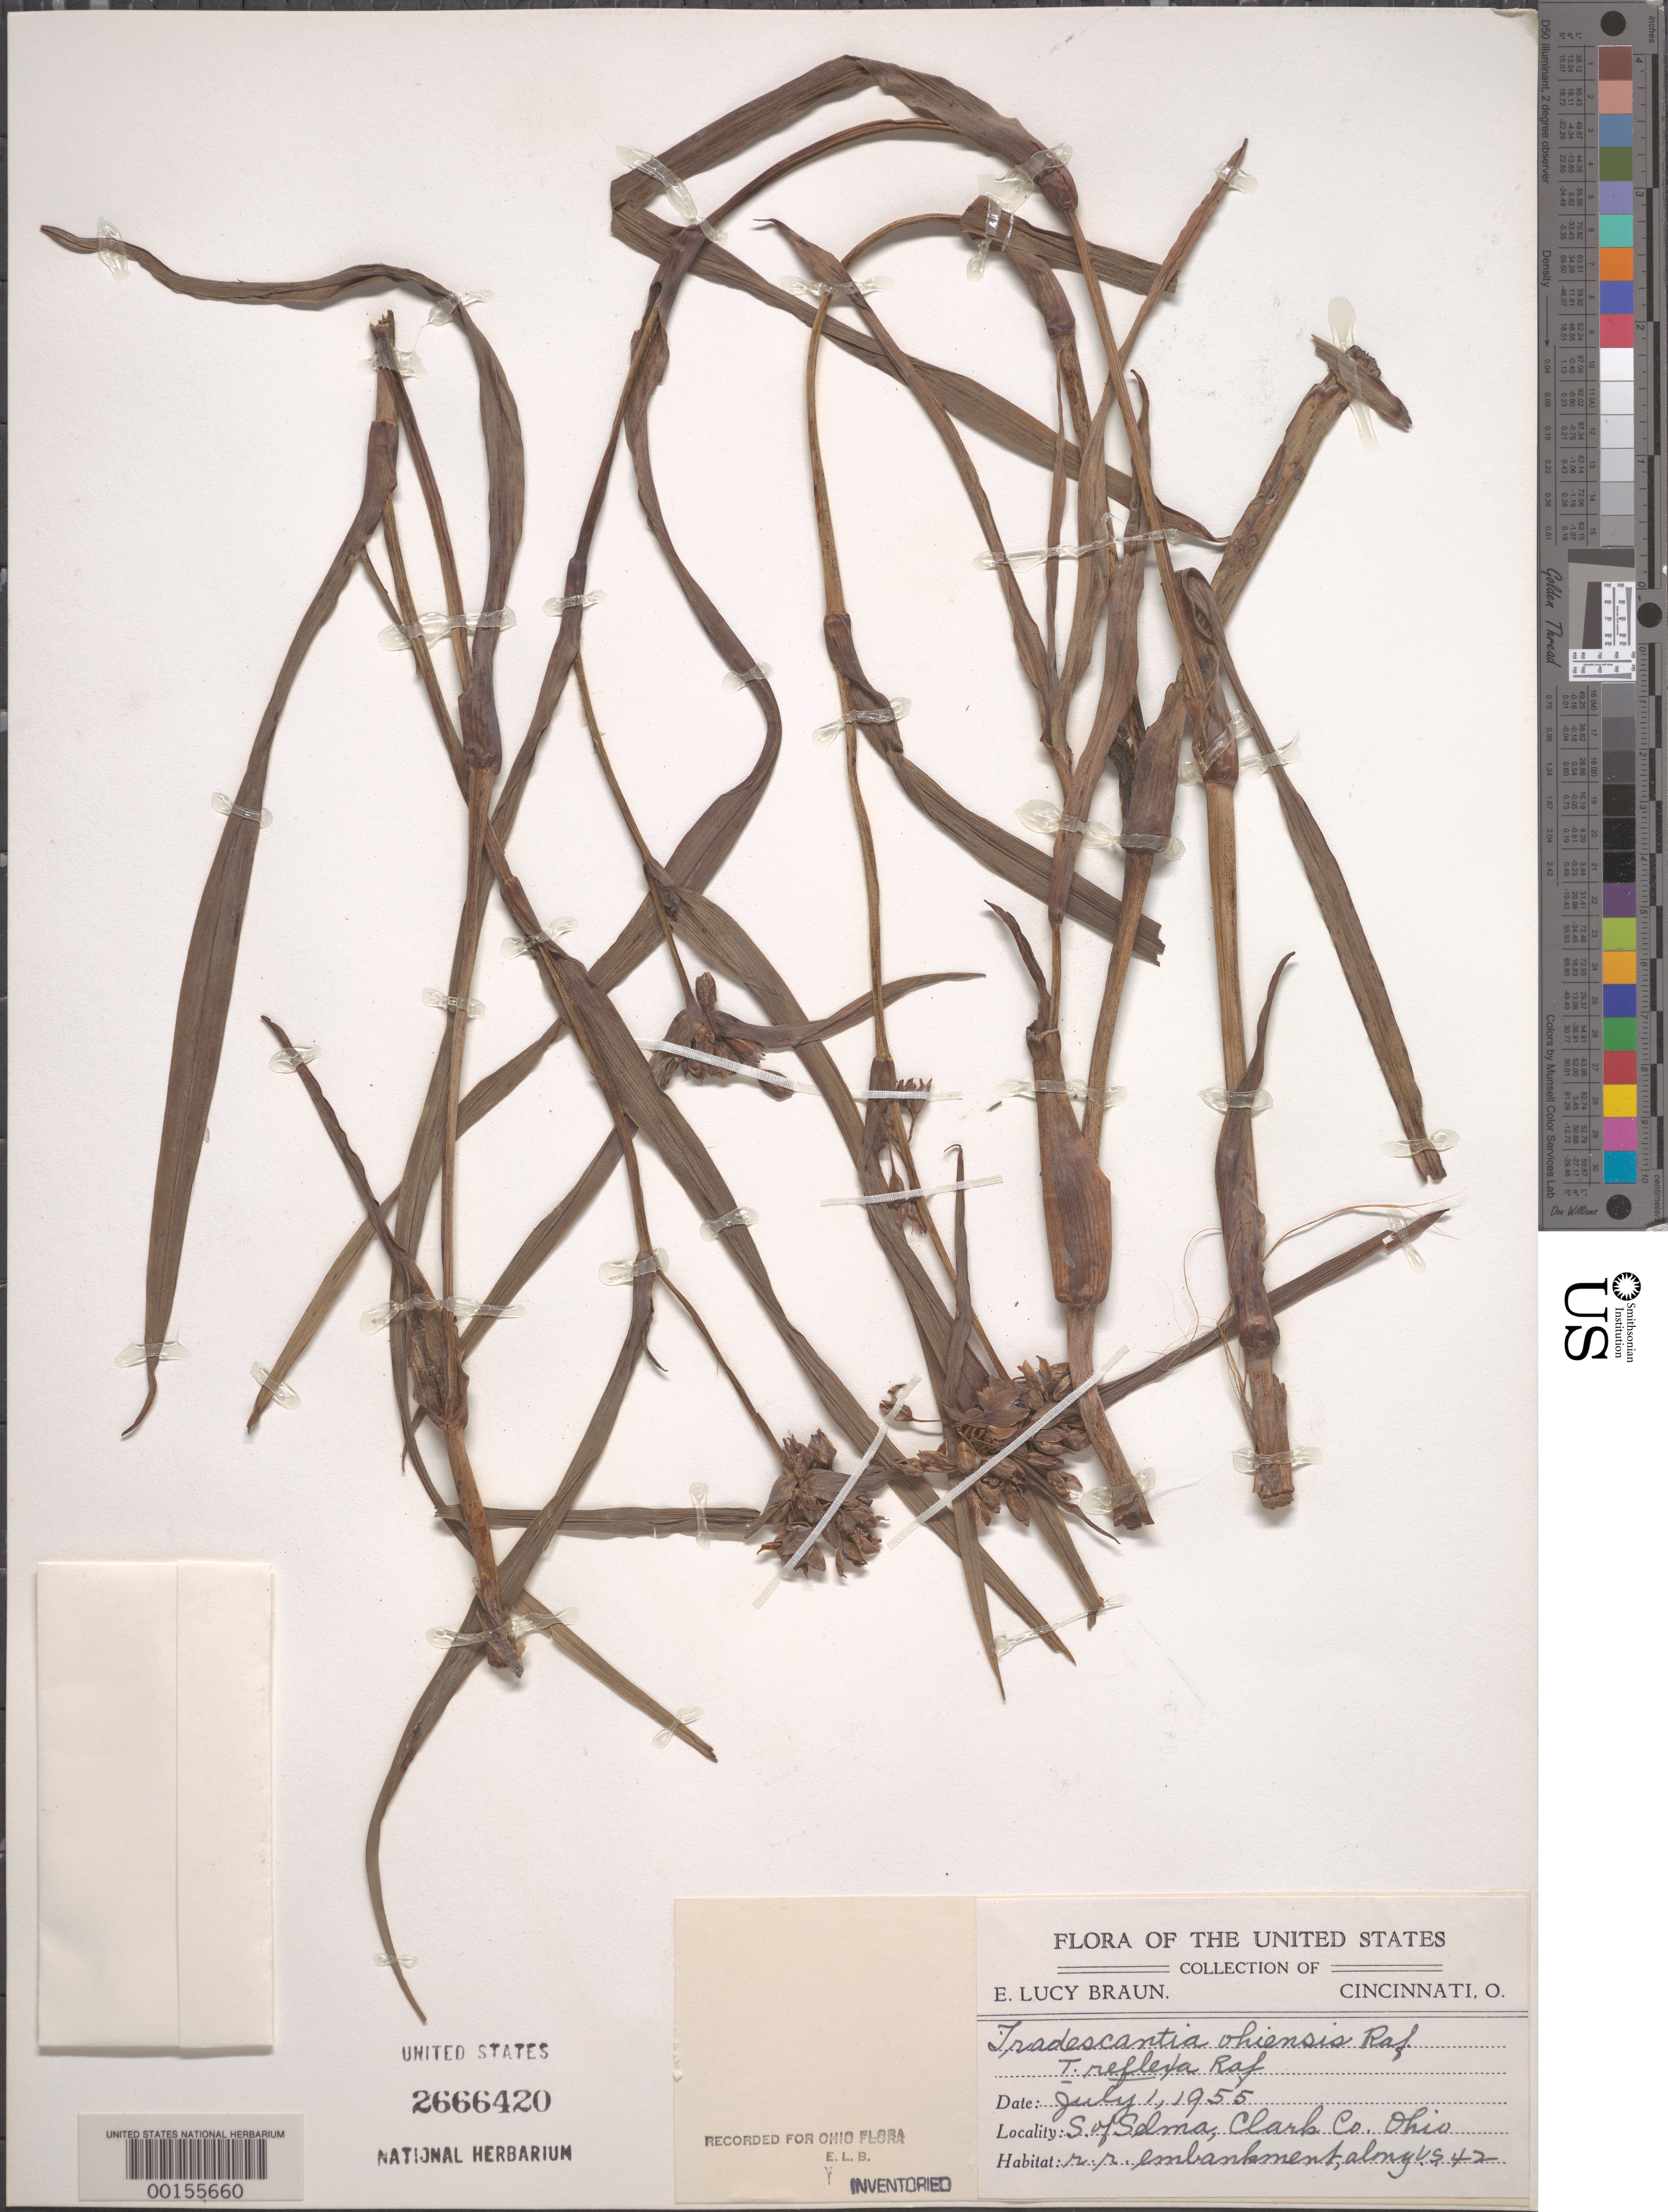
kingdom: Plantae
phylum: Tracheophyta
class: Liliopsida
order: Commelinales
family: Commelinaceae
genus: Tradescantia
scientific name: Tradescantia ohiensis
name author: Raf.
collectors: E. L. Braun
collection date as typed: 01 Jul 1955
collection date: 1955-07-01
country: United States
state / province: Ohio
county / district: Clark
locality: S of selma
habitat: Railroad embankment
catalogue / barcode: US 2666420